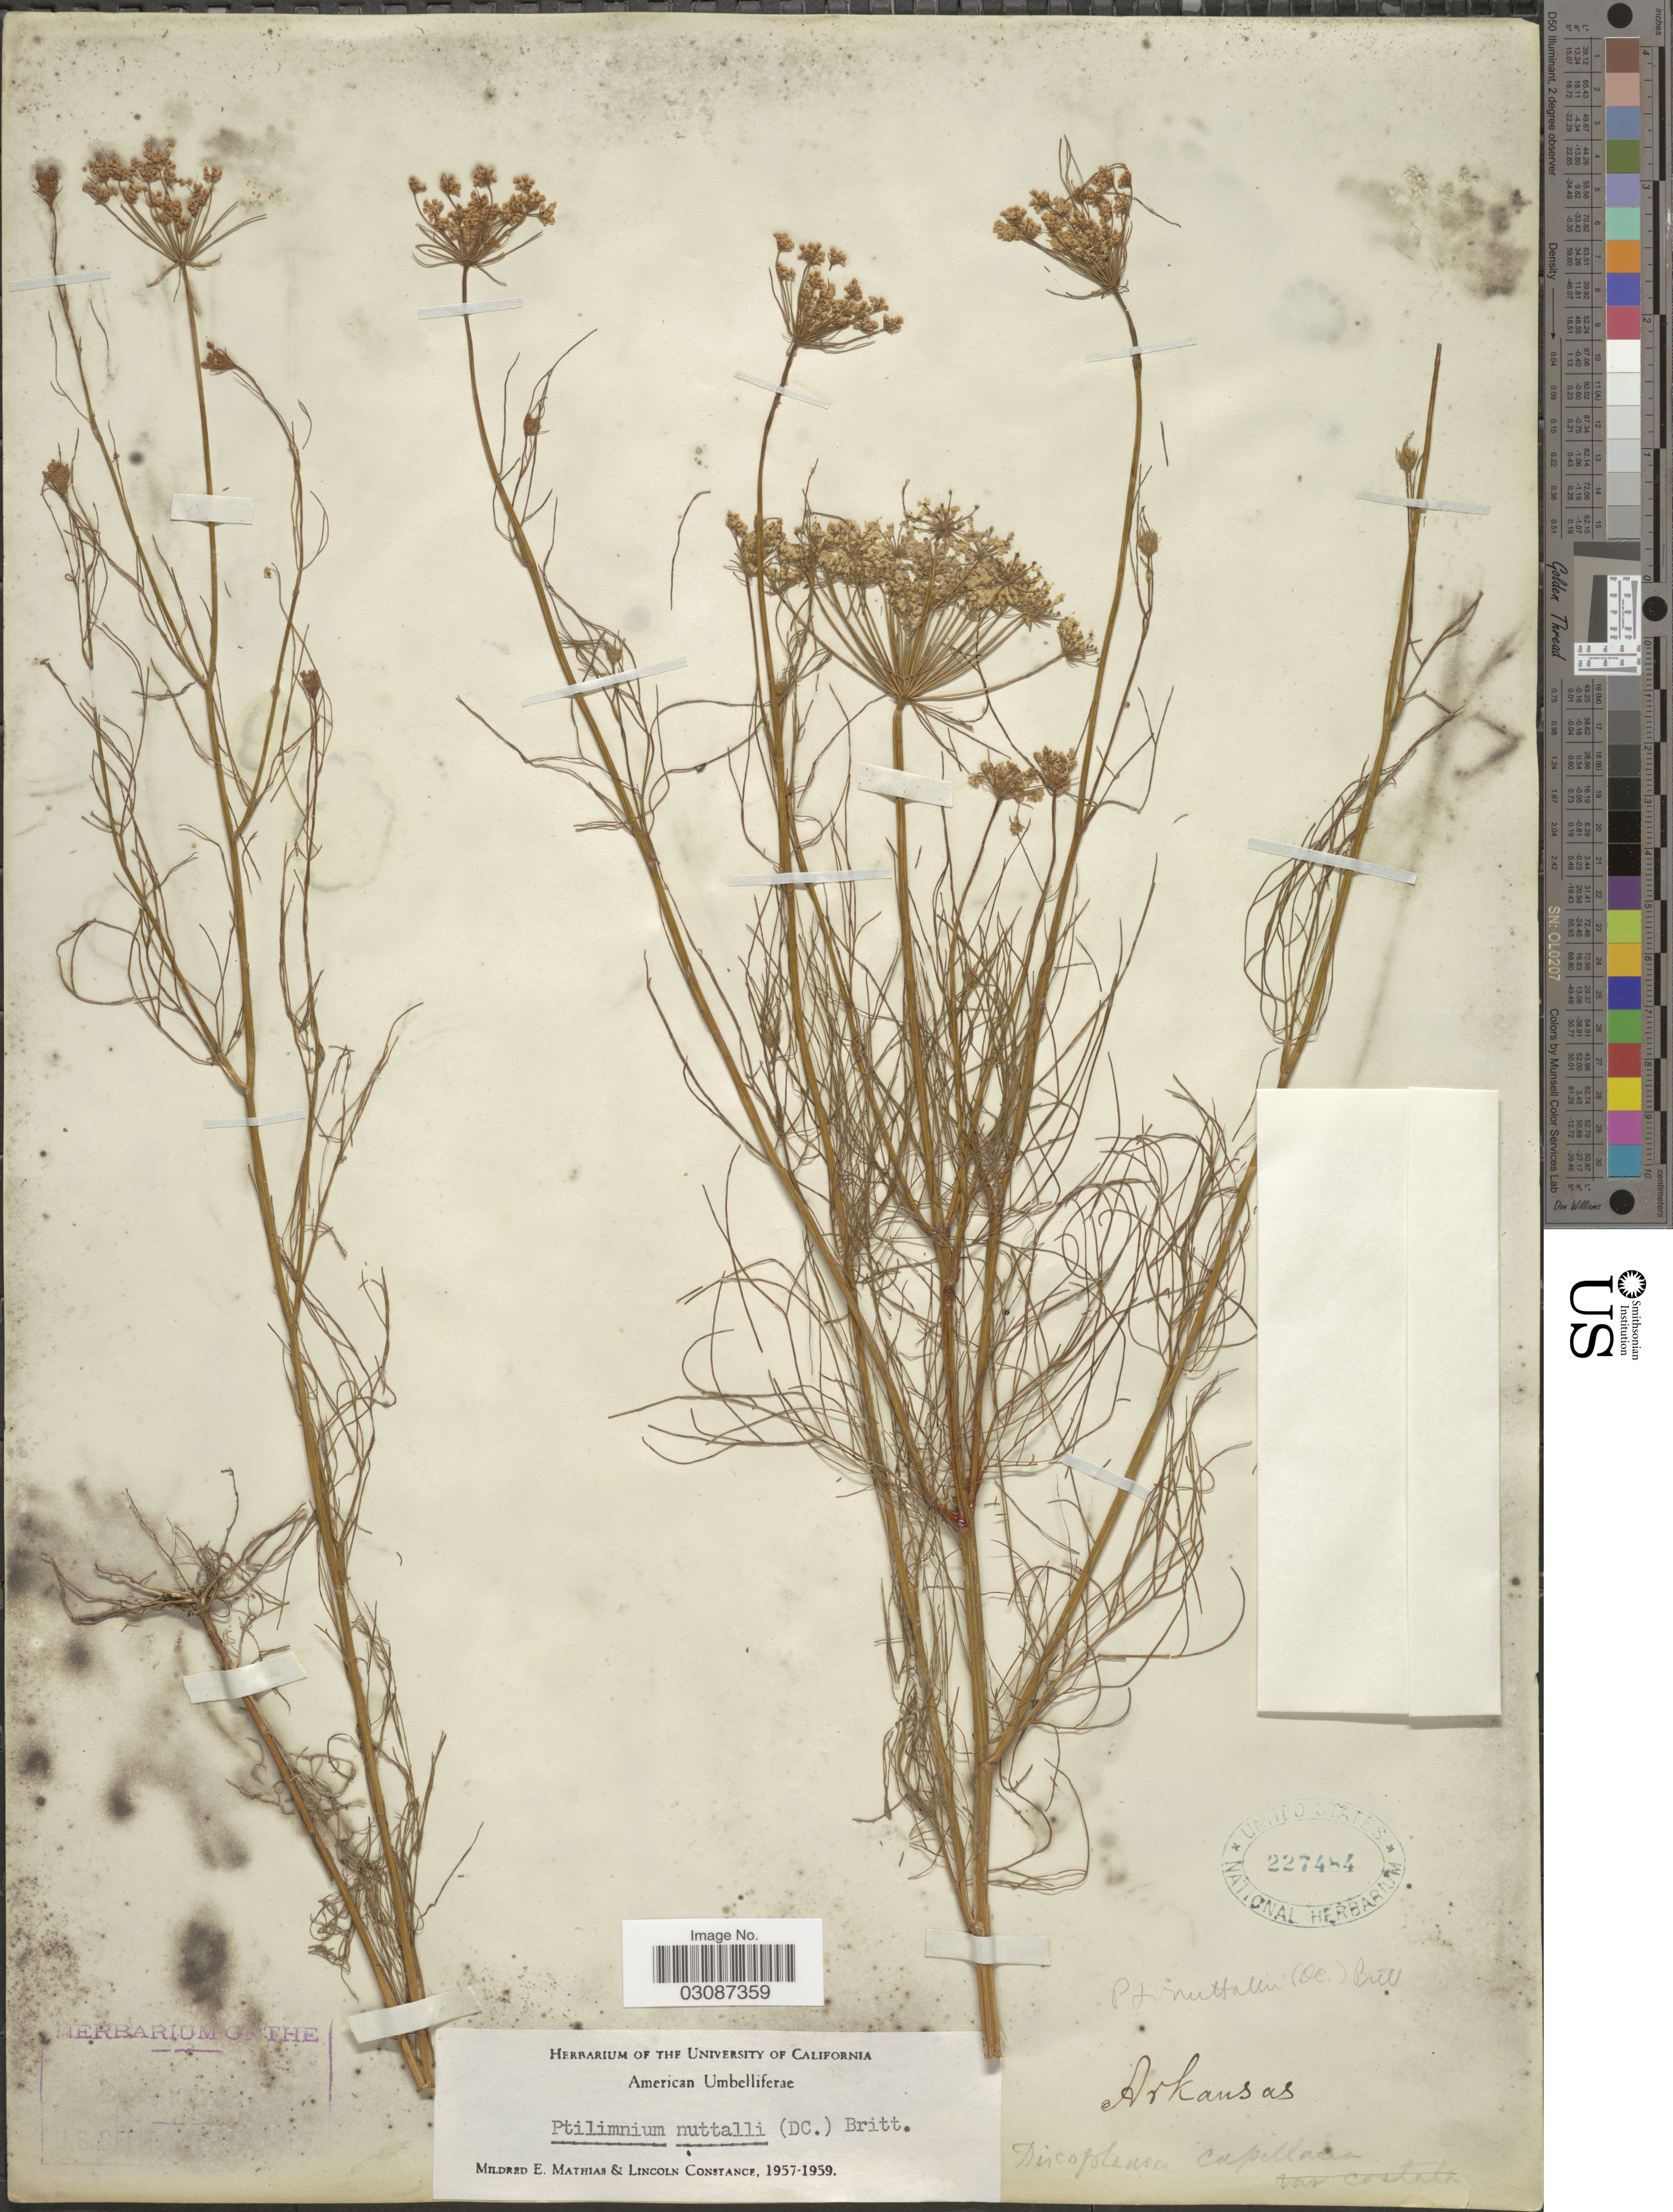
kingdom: Plantae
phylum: Tracheophyta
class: Magnoliopsida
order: Apiales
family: Apiaceae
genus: Ptilimnium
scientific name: Ptilimnium nuttallii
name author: (DC.) Britton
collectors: M. E. Mathias & L. Constance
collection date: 1957/1959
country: United States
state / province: Arkansas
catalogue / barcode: US 227484